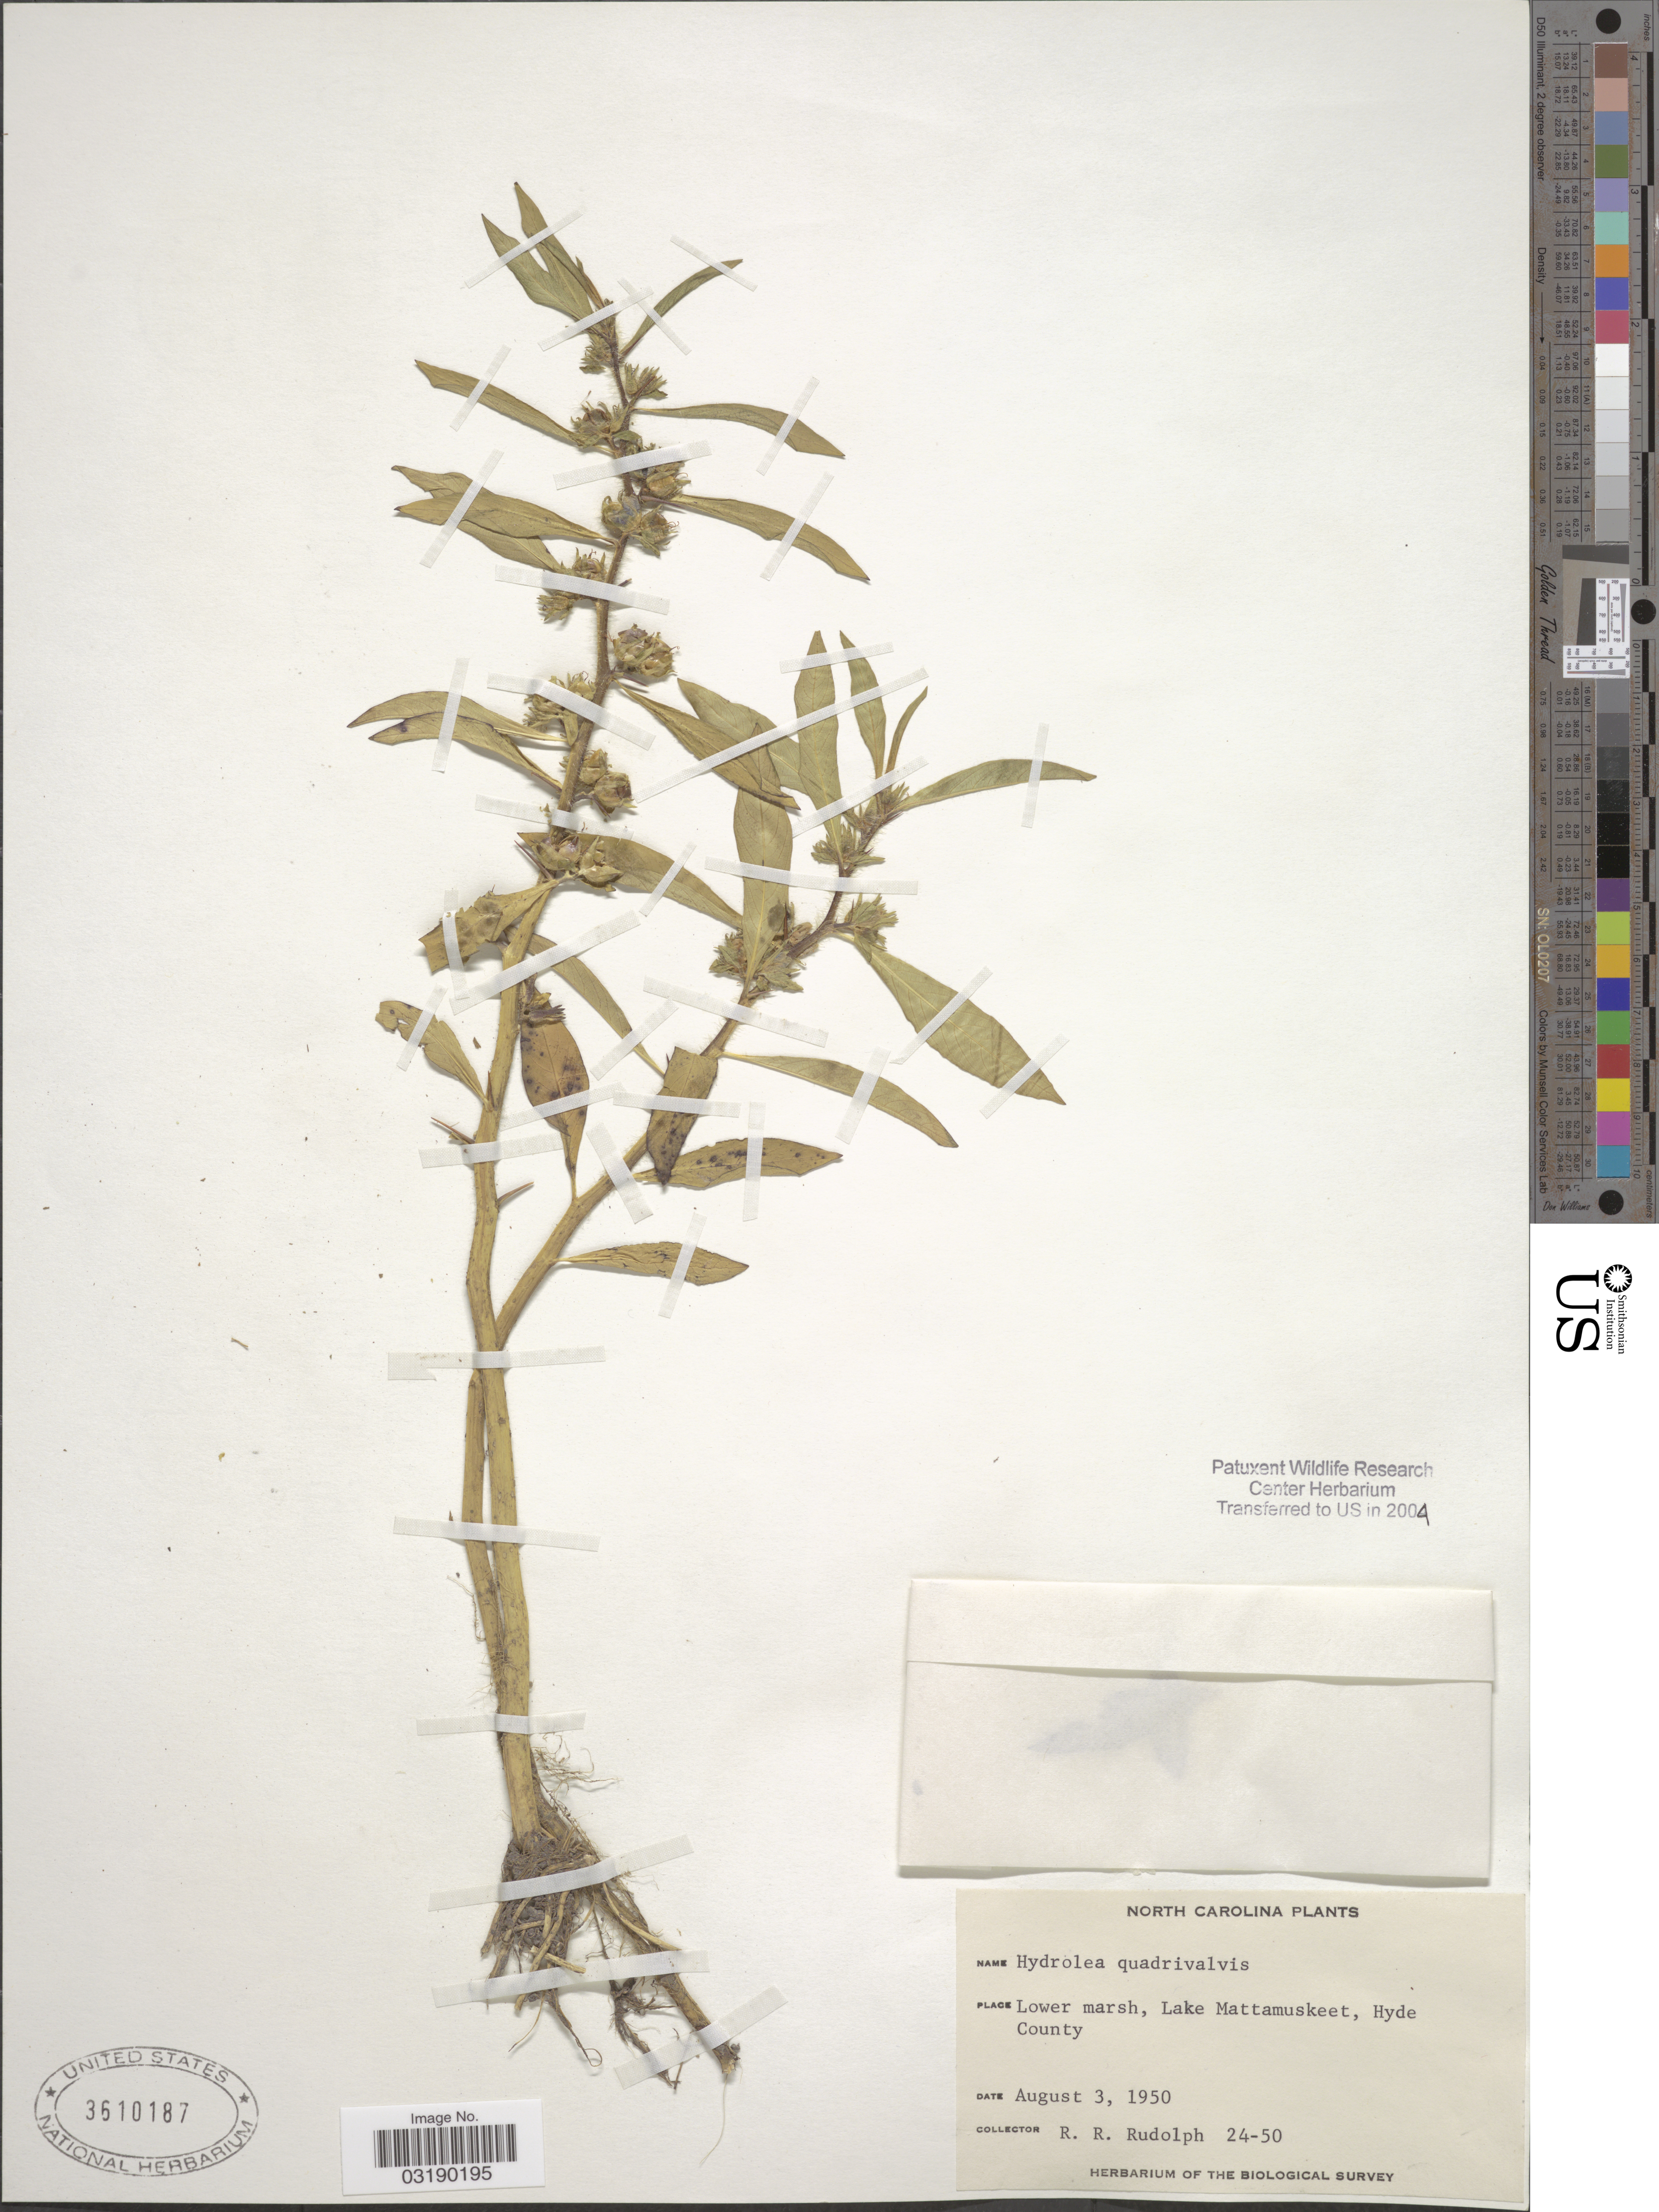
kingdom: Plantae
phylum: Tracheophyta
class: Magnoliopsida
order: Solanales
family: Hydroleaceae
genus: Hydrolea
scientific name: Hydrolea quadrivalvis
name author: Walter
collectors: R. Rudolph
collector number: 24-50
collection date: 1950-08-03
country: United States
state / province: North Carolina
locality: Lower marsh, Lake Mattamuskeet, Hyde County.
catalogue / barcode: US 3510187